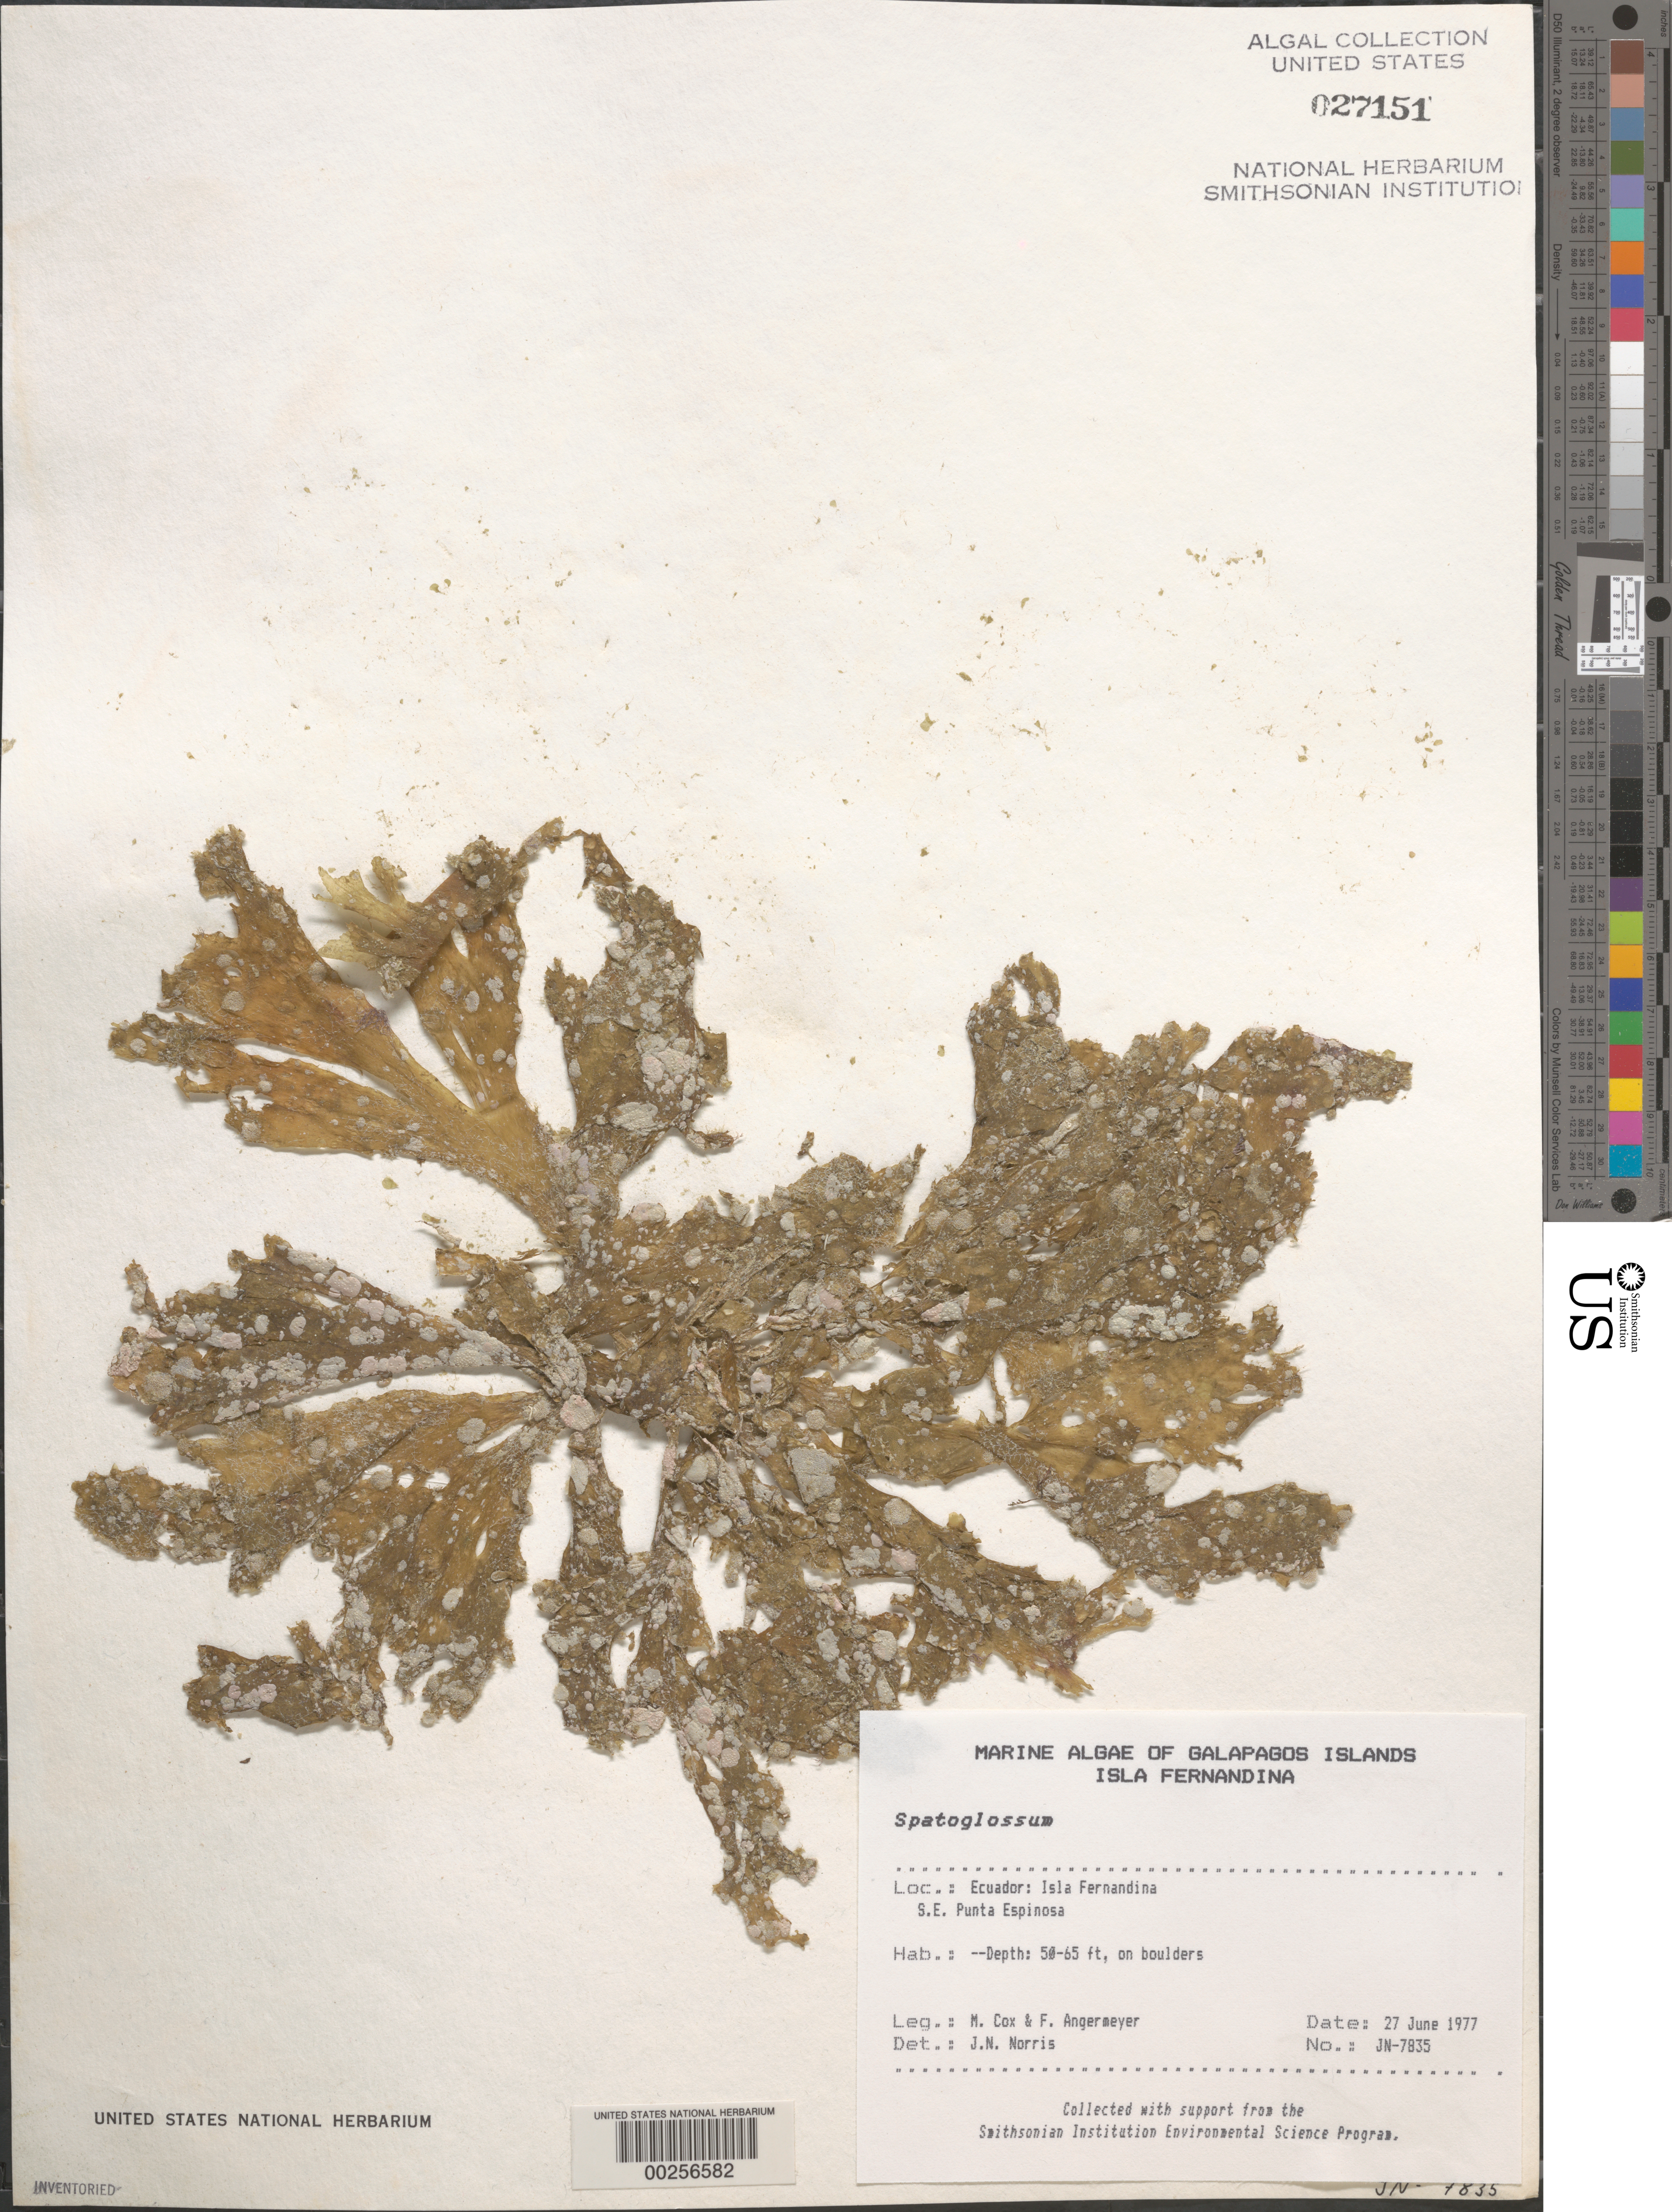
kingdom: Chromista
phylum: Ochrophyta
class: Phaeophyceae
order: Dictyotales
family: Dictyotaceae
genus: Spatoglossum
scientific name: Spatoglossum sp.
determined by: Norris, James N.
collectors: M. Cox & F. Angermeyer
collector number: Jn-7835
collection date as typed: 27 Jun 1977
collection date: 1977-06-27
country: Ecuador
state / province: Colón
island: Fernandina [Narborough]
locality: Punta Espinosa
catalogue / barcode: US 27151